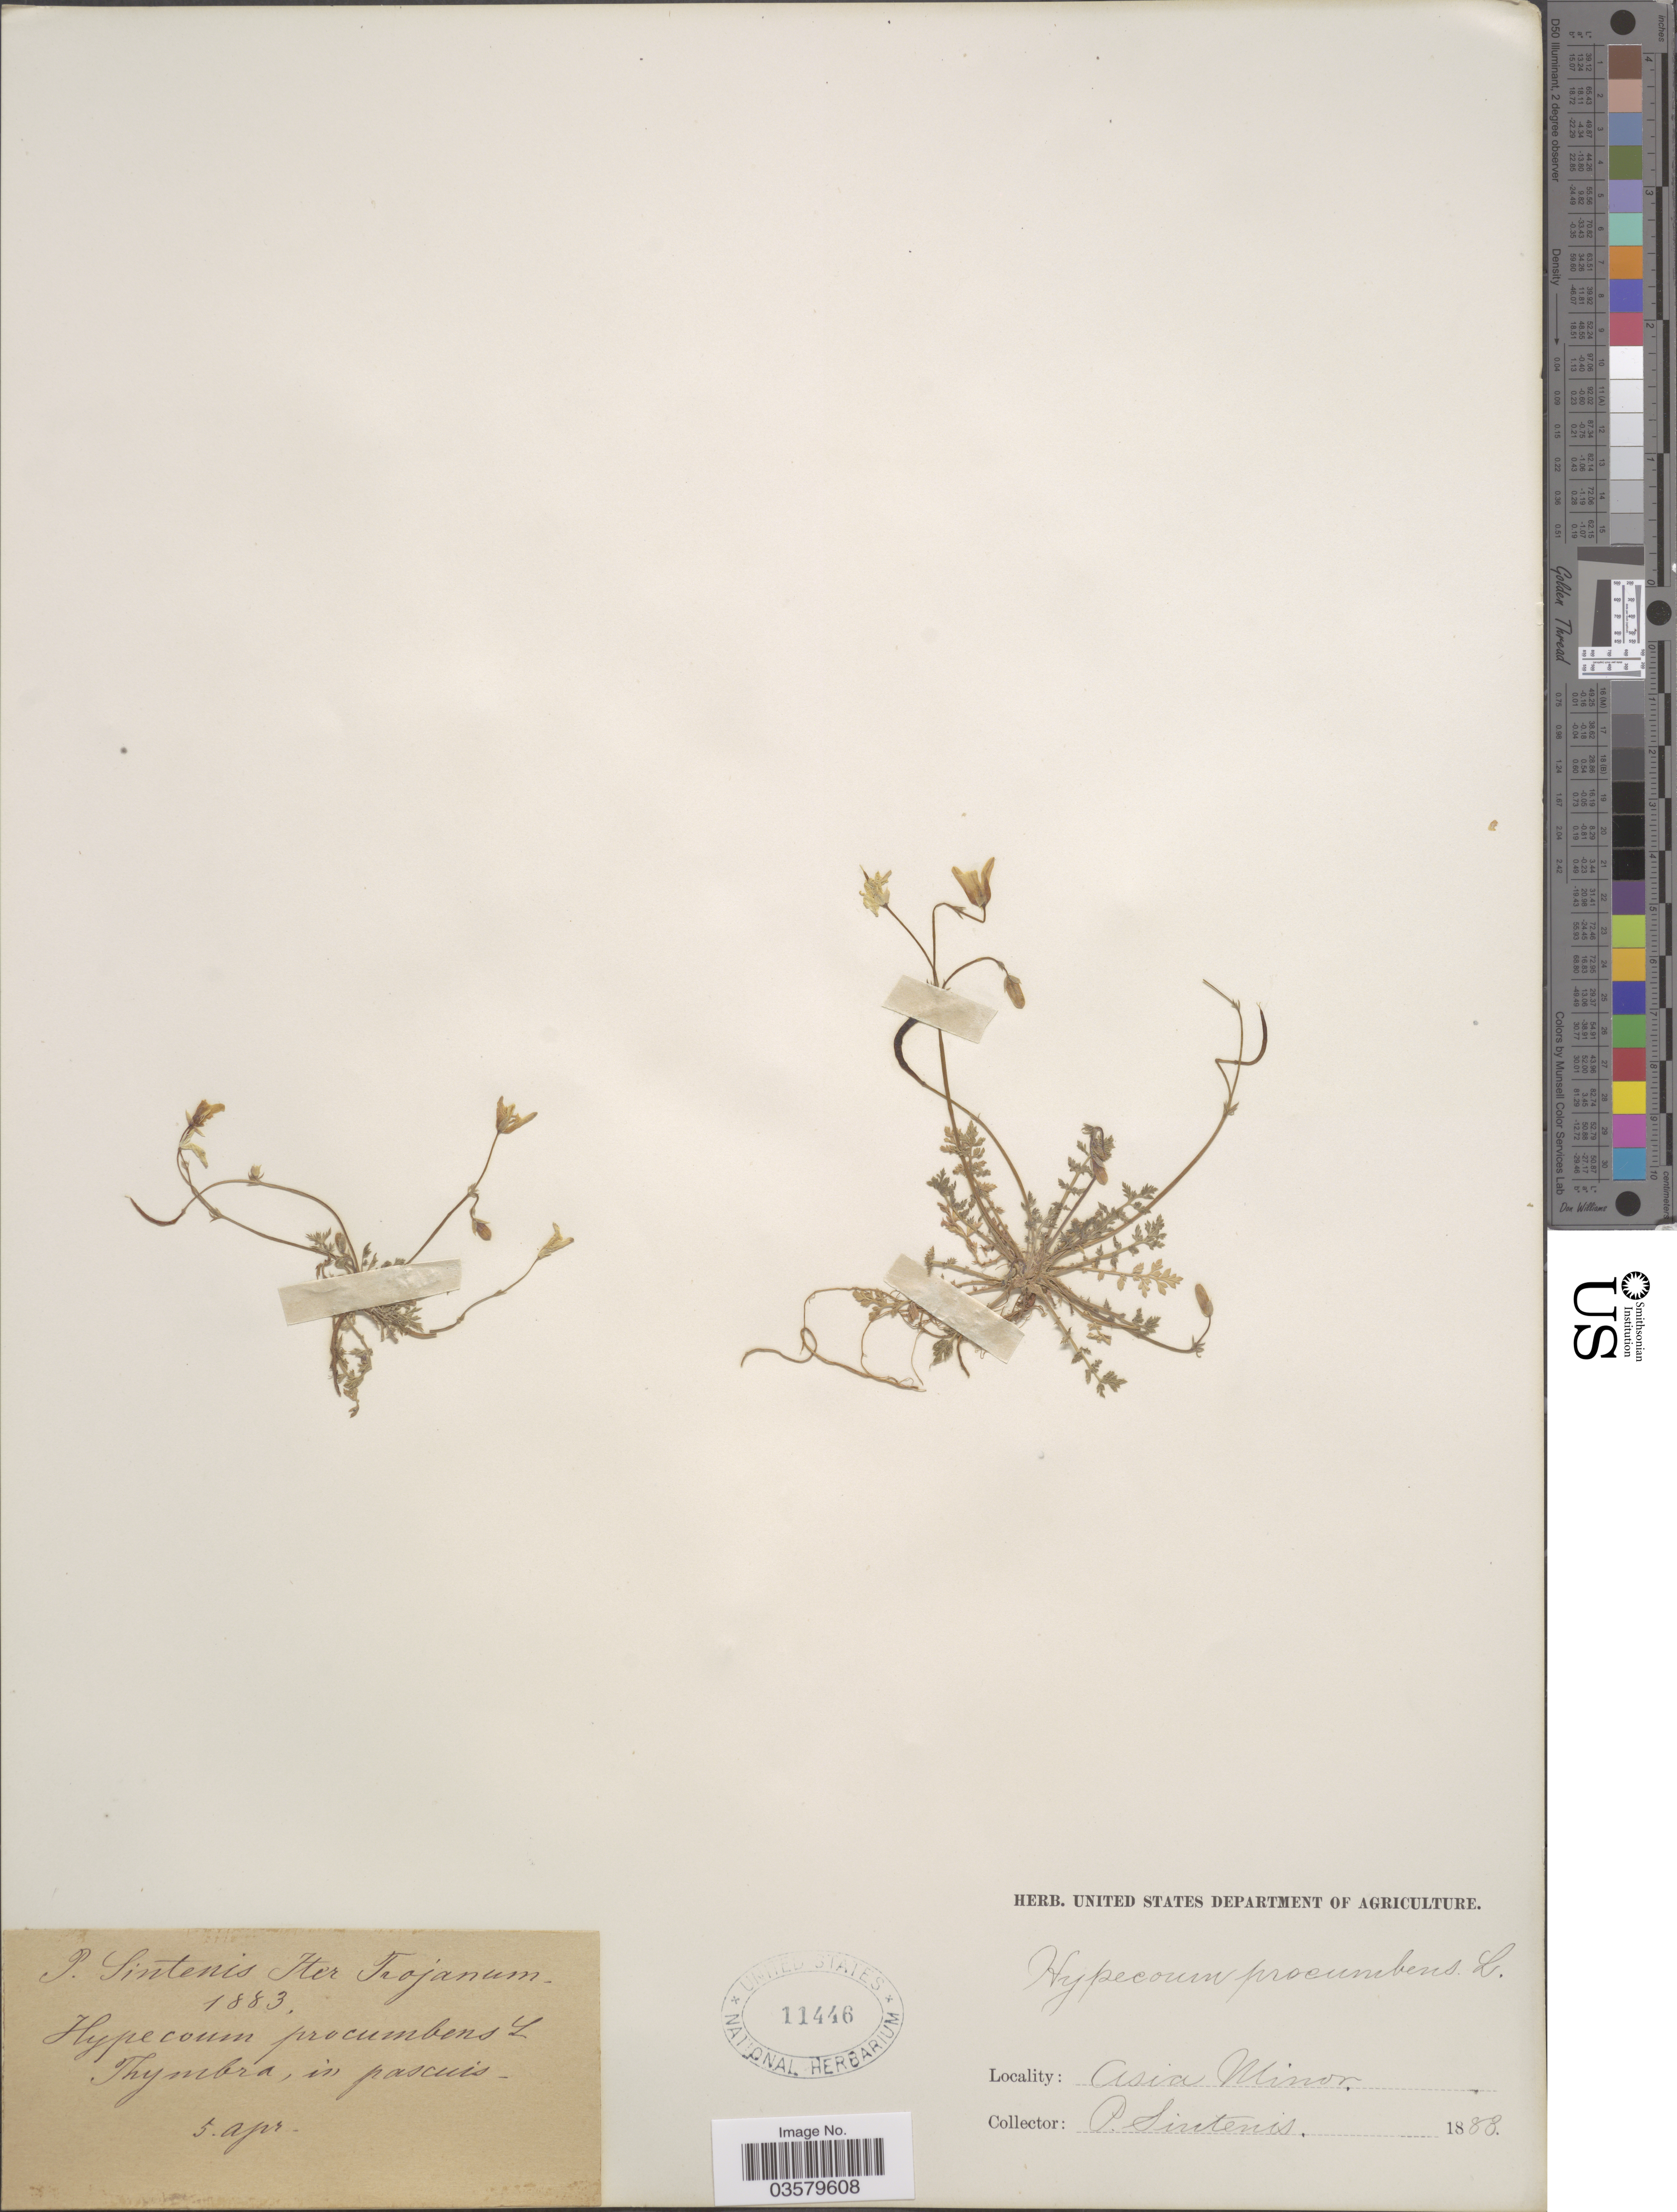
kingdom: Plantae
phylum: Tracheophyta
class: Magnoliopsida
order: Ranunculales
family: Papaveraceae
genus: Hypecoum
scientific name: Hypecoum procumbens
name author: L.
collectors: P. Sintenis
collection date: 1883-04-05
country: Turkey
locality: Asia Minor. Iter Trojanum. Thymbra, in pascuis.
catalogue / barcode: US 11446